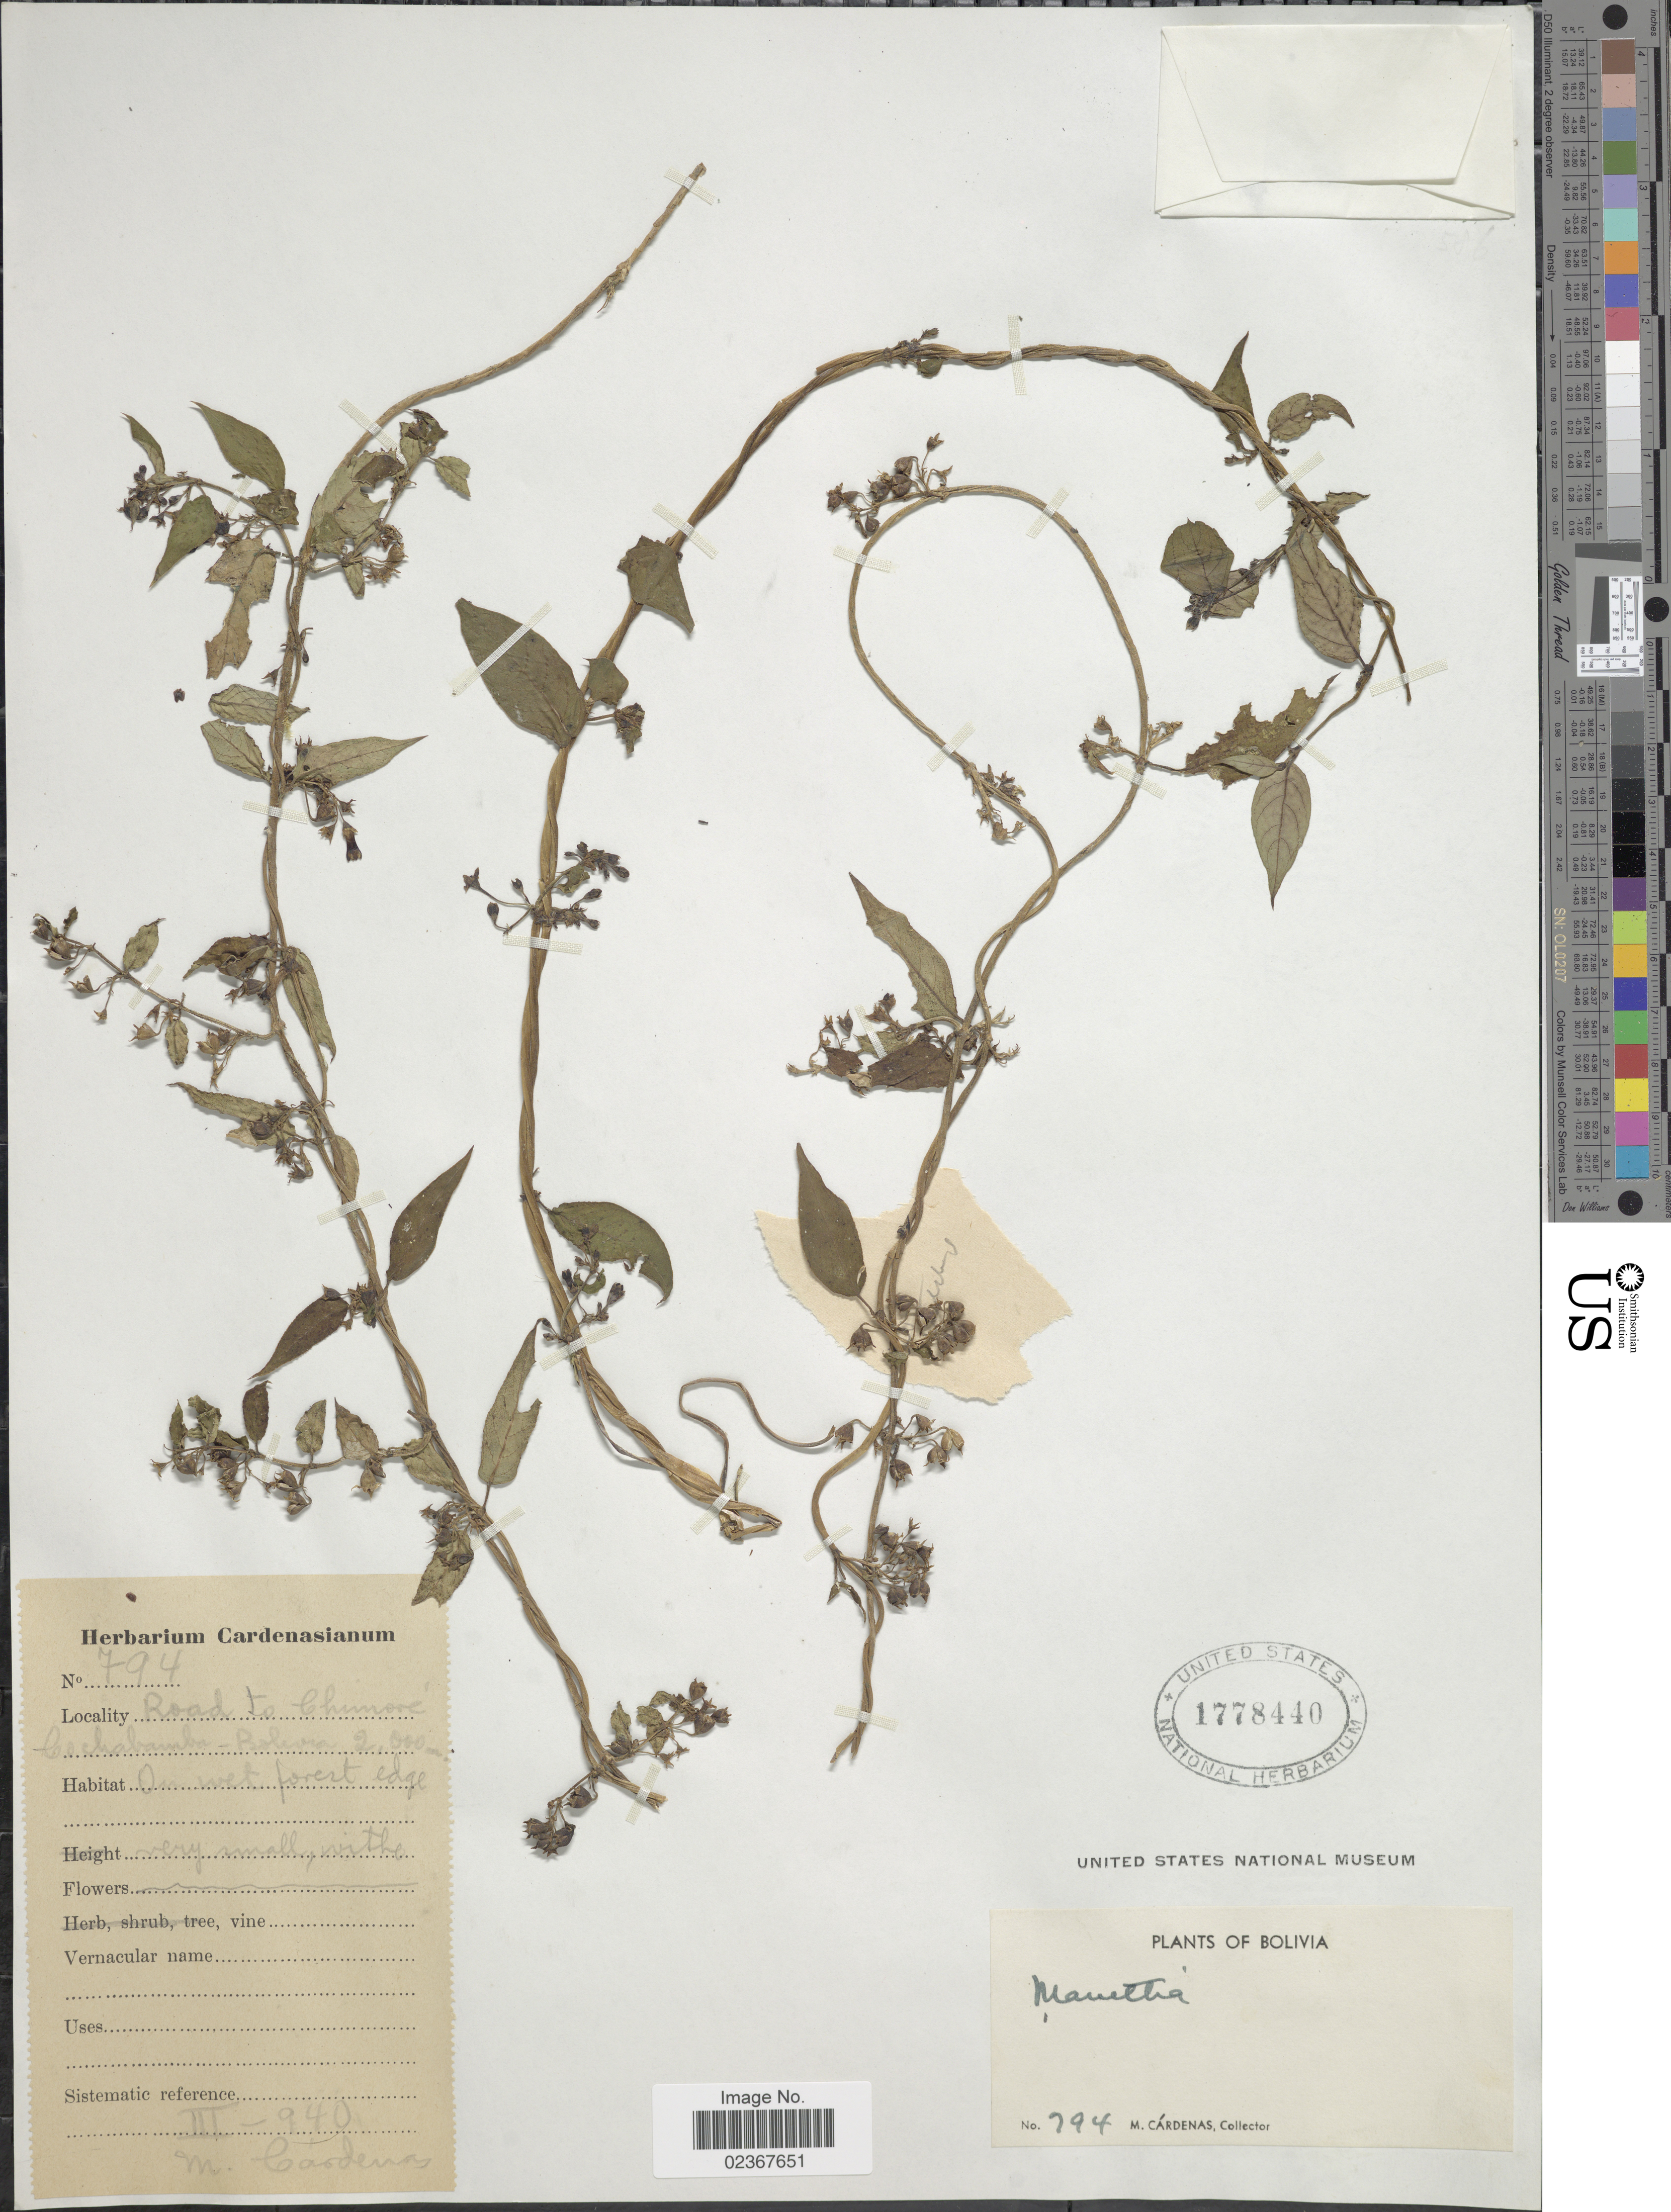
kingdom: Plantae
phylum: Tracheophyta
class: Magnoliopsida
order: Gentianales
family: Rubiaceae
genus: Manettia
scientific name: Manettia sp.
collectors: M. Cárdenas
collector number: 794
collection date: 1940-03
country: Bolivia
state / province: Cochabamba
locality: Road to Chimoré (Cochabamba), On wet forest edge.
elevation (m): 2000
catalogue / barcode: US 1778440